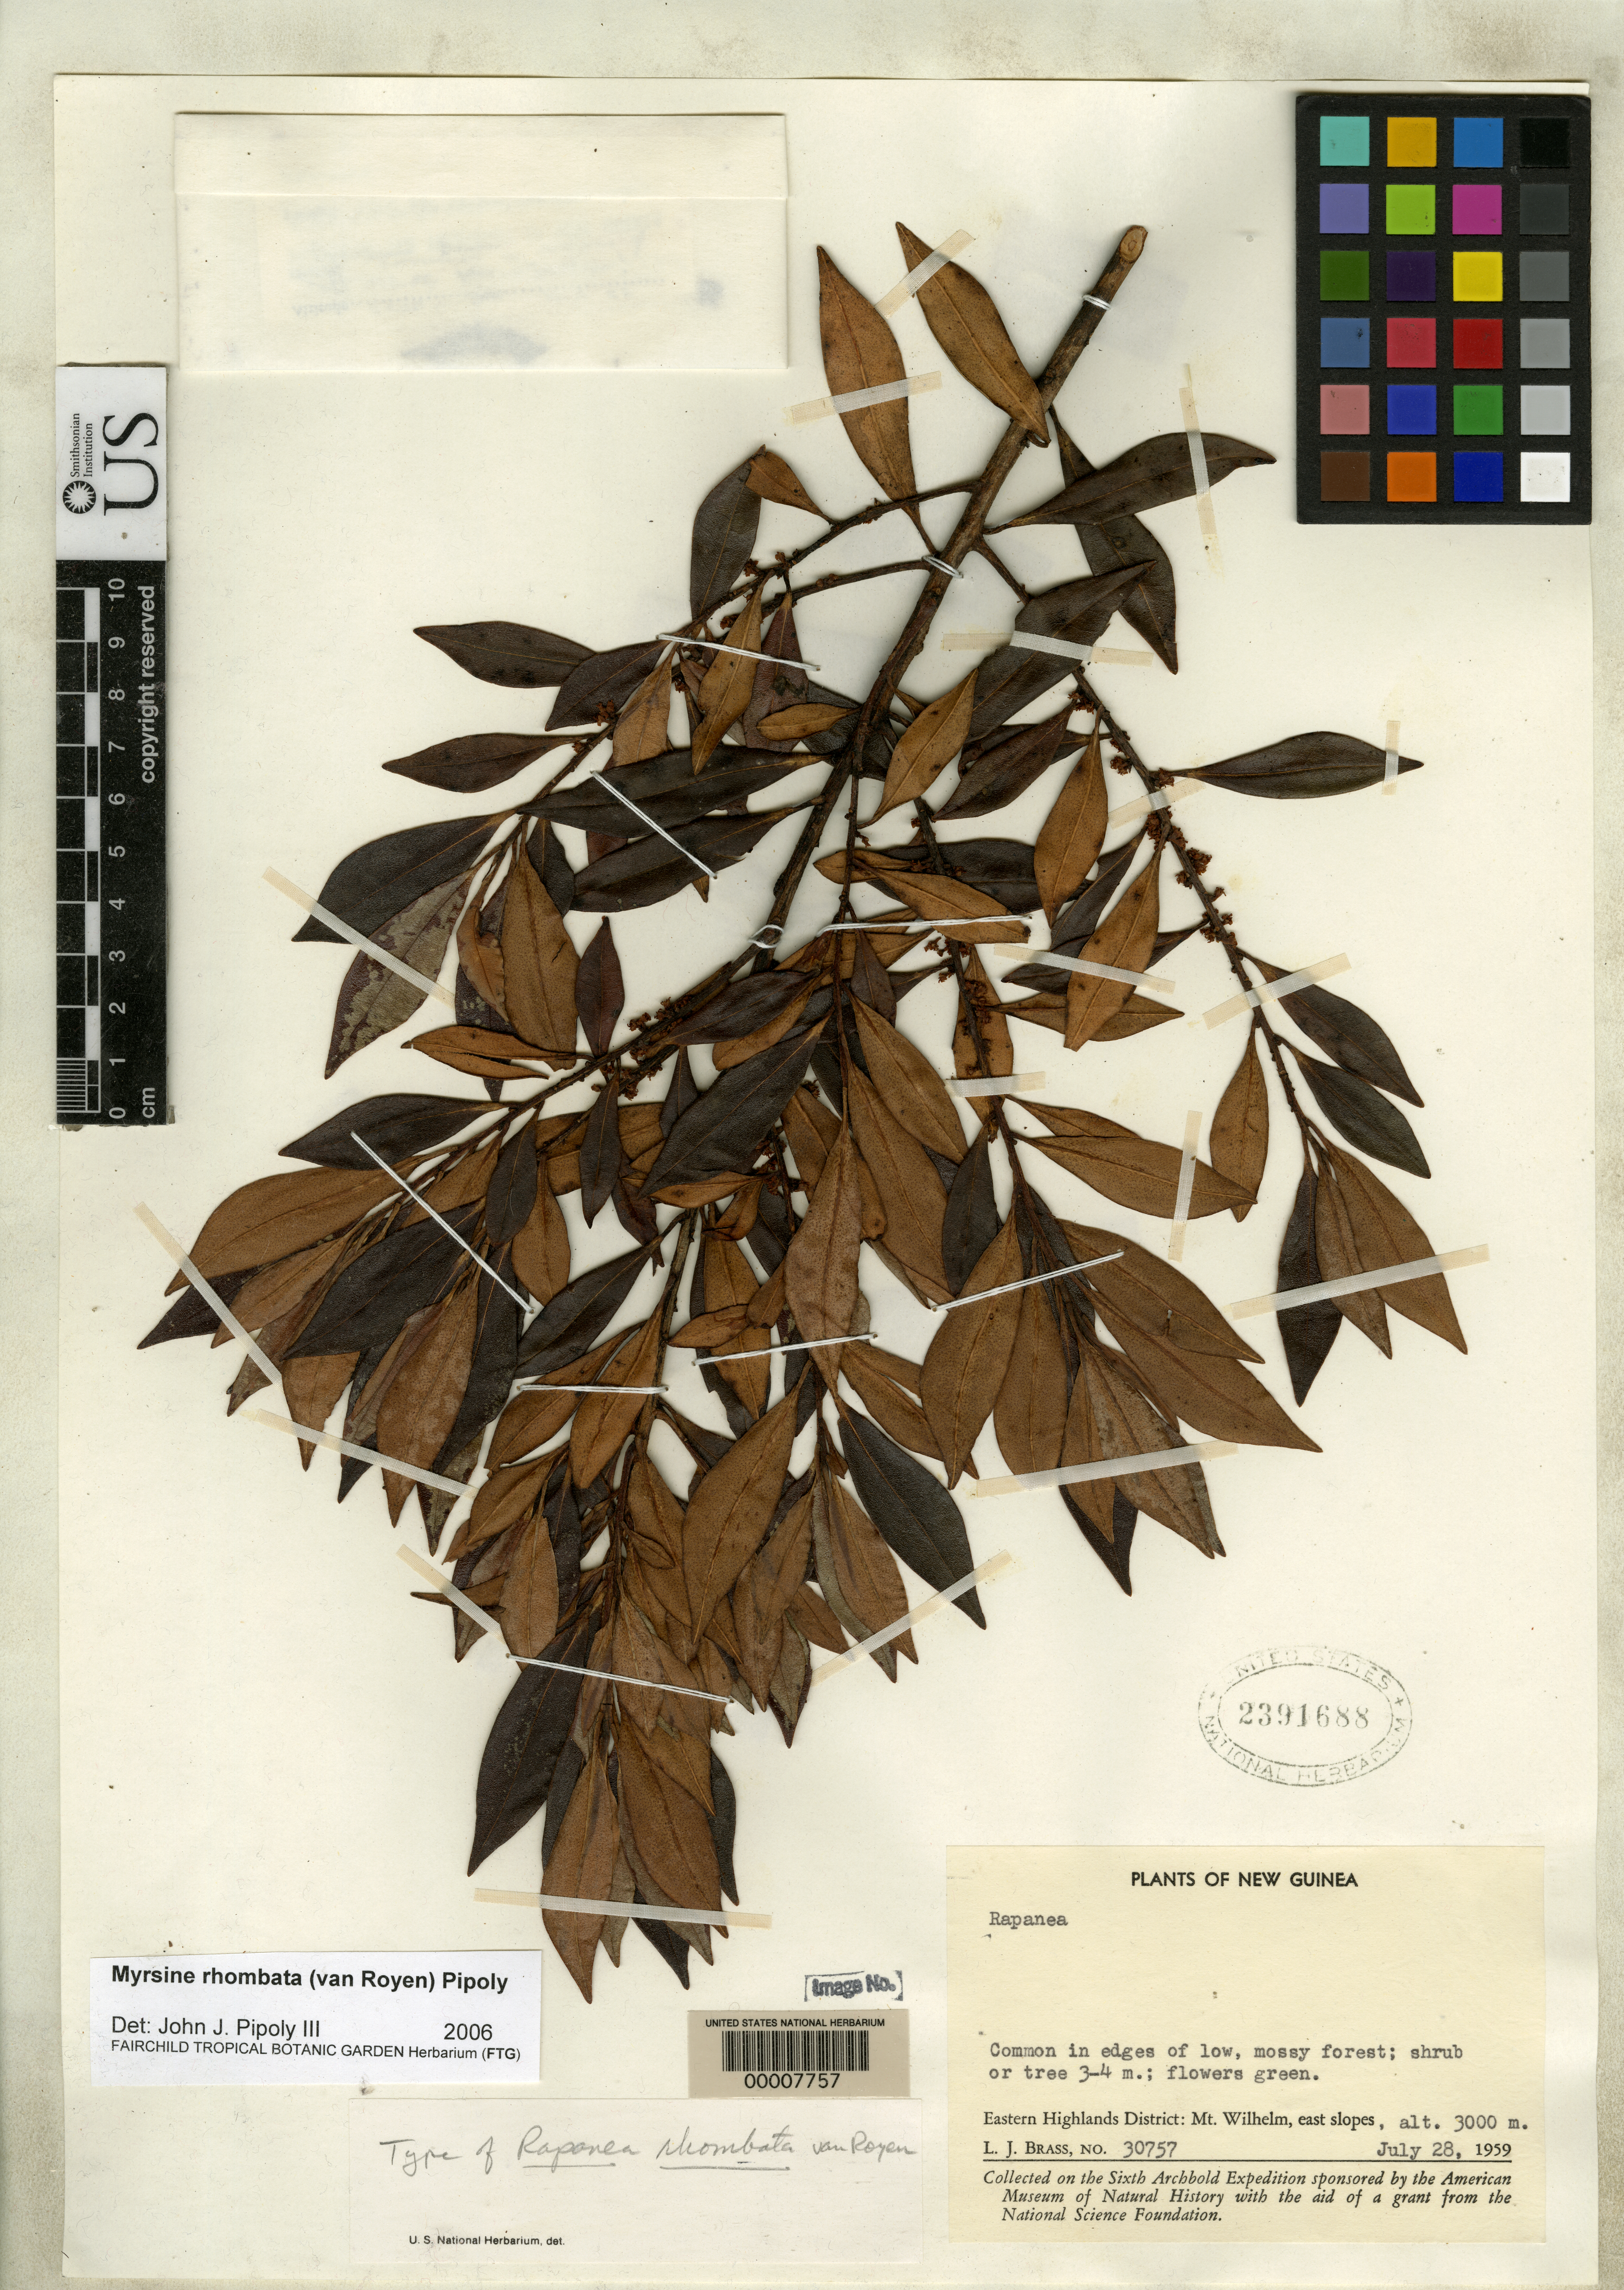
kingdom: Plantae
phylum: Tracheophyta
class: Magnoliopsida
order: Ericales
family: Primulaceae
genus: Rapanea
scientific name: Rapanea rhombata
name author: P. Royen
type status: Isotype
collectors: L. J. Brass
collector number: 30757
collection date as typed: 28 Jul 1959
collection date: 1959-07-28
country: Papua New Guinea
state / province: Eastern Highlands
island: New Guinea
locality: Mt. Wilhelm.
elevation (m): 3000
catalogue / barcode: US 2391688